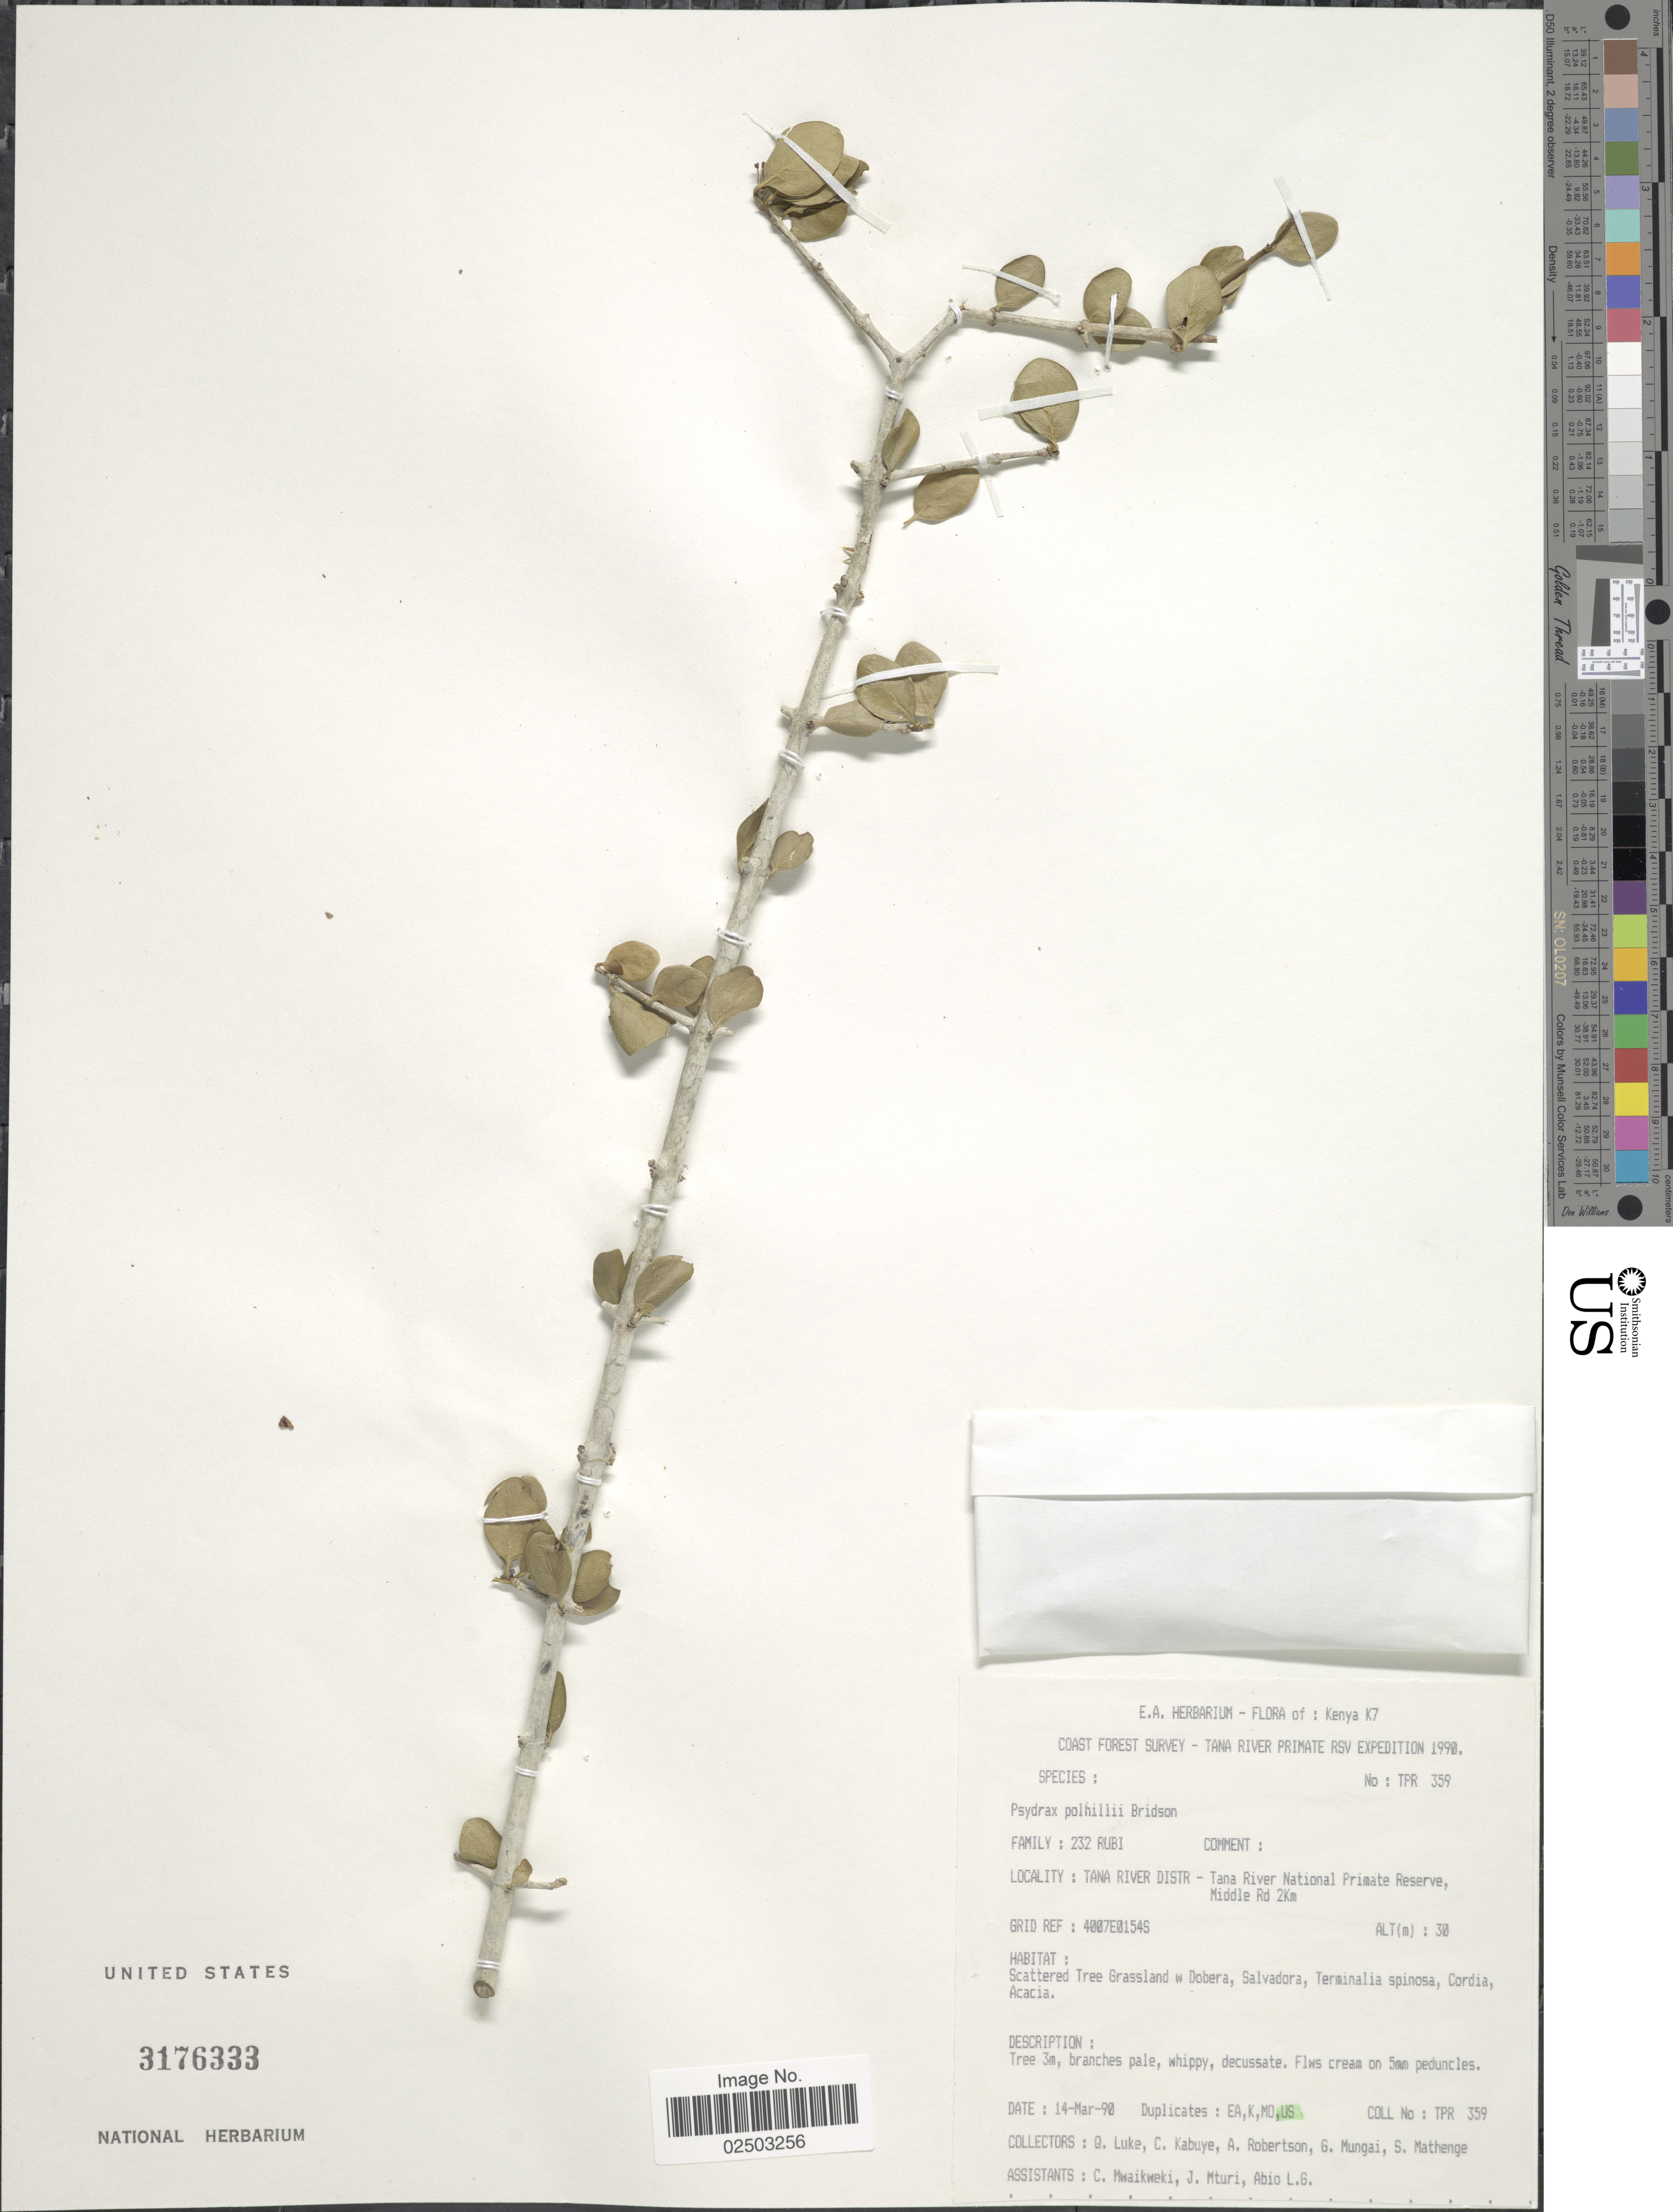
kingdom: Plantae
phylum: Tracheophyta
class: Magnoliopsida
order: Gentianales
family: Rubiaceae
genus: Psydrax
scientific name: Psydrax polhillii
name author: Bridson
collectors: Q. Luke, C. Kabuye, A. Robertson, G. Mungai & S. Mathenge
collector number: TPR359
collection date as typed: Transcribed d/m/y: 14/3/90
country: Kenya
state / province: Tana River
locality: Kenya K7, Coast Forest, Tana River Distr-Tana River National Primate Reserve, Middle Rd 2 km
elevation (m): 30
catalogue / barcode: US 3176333